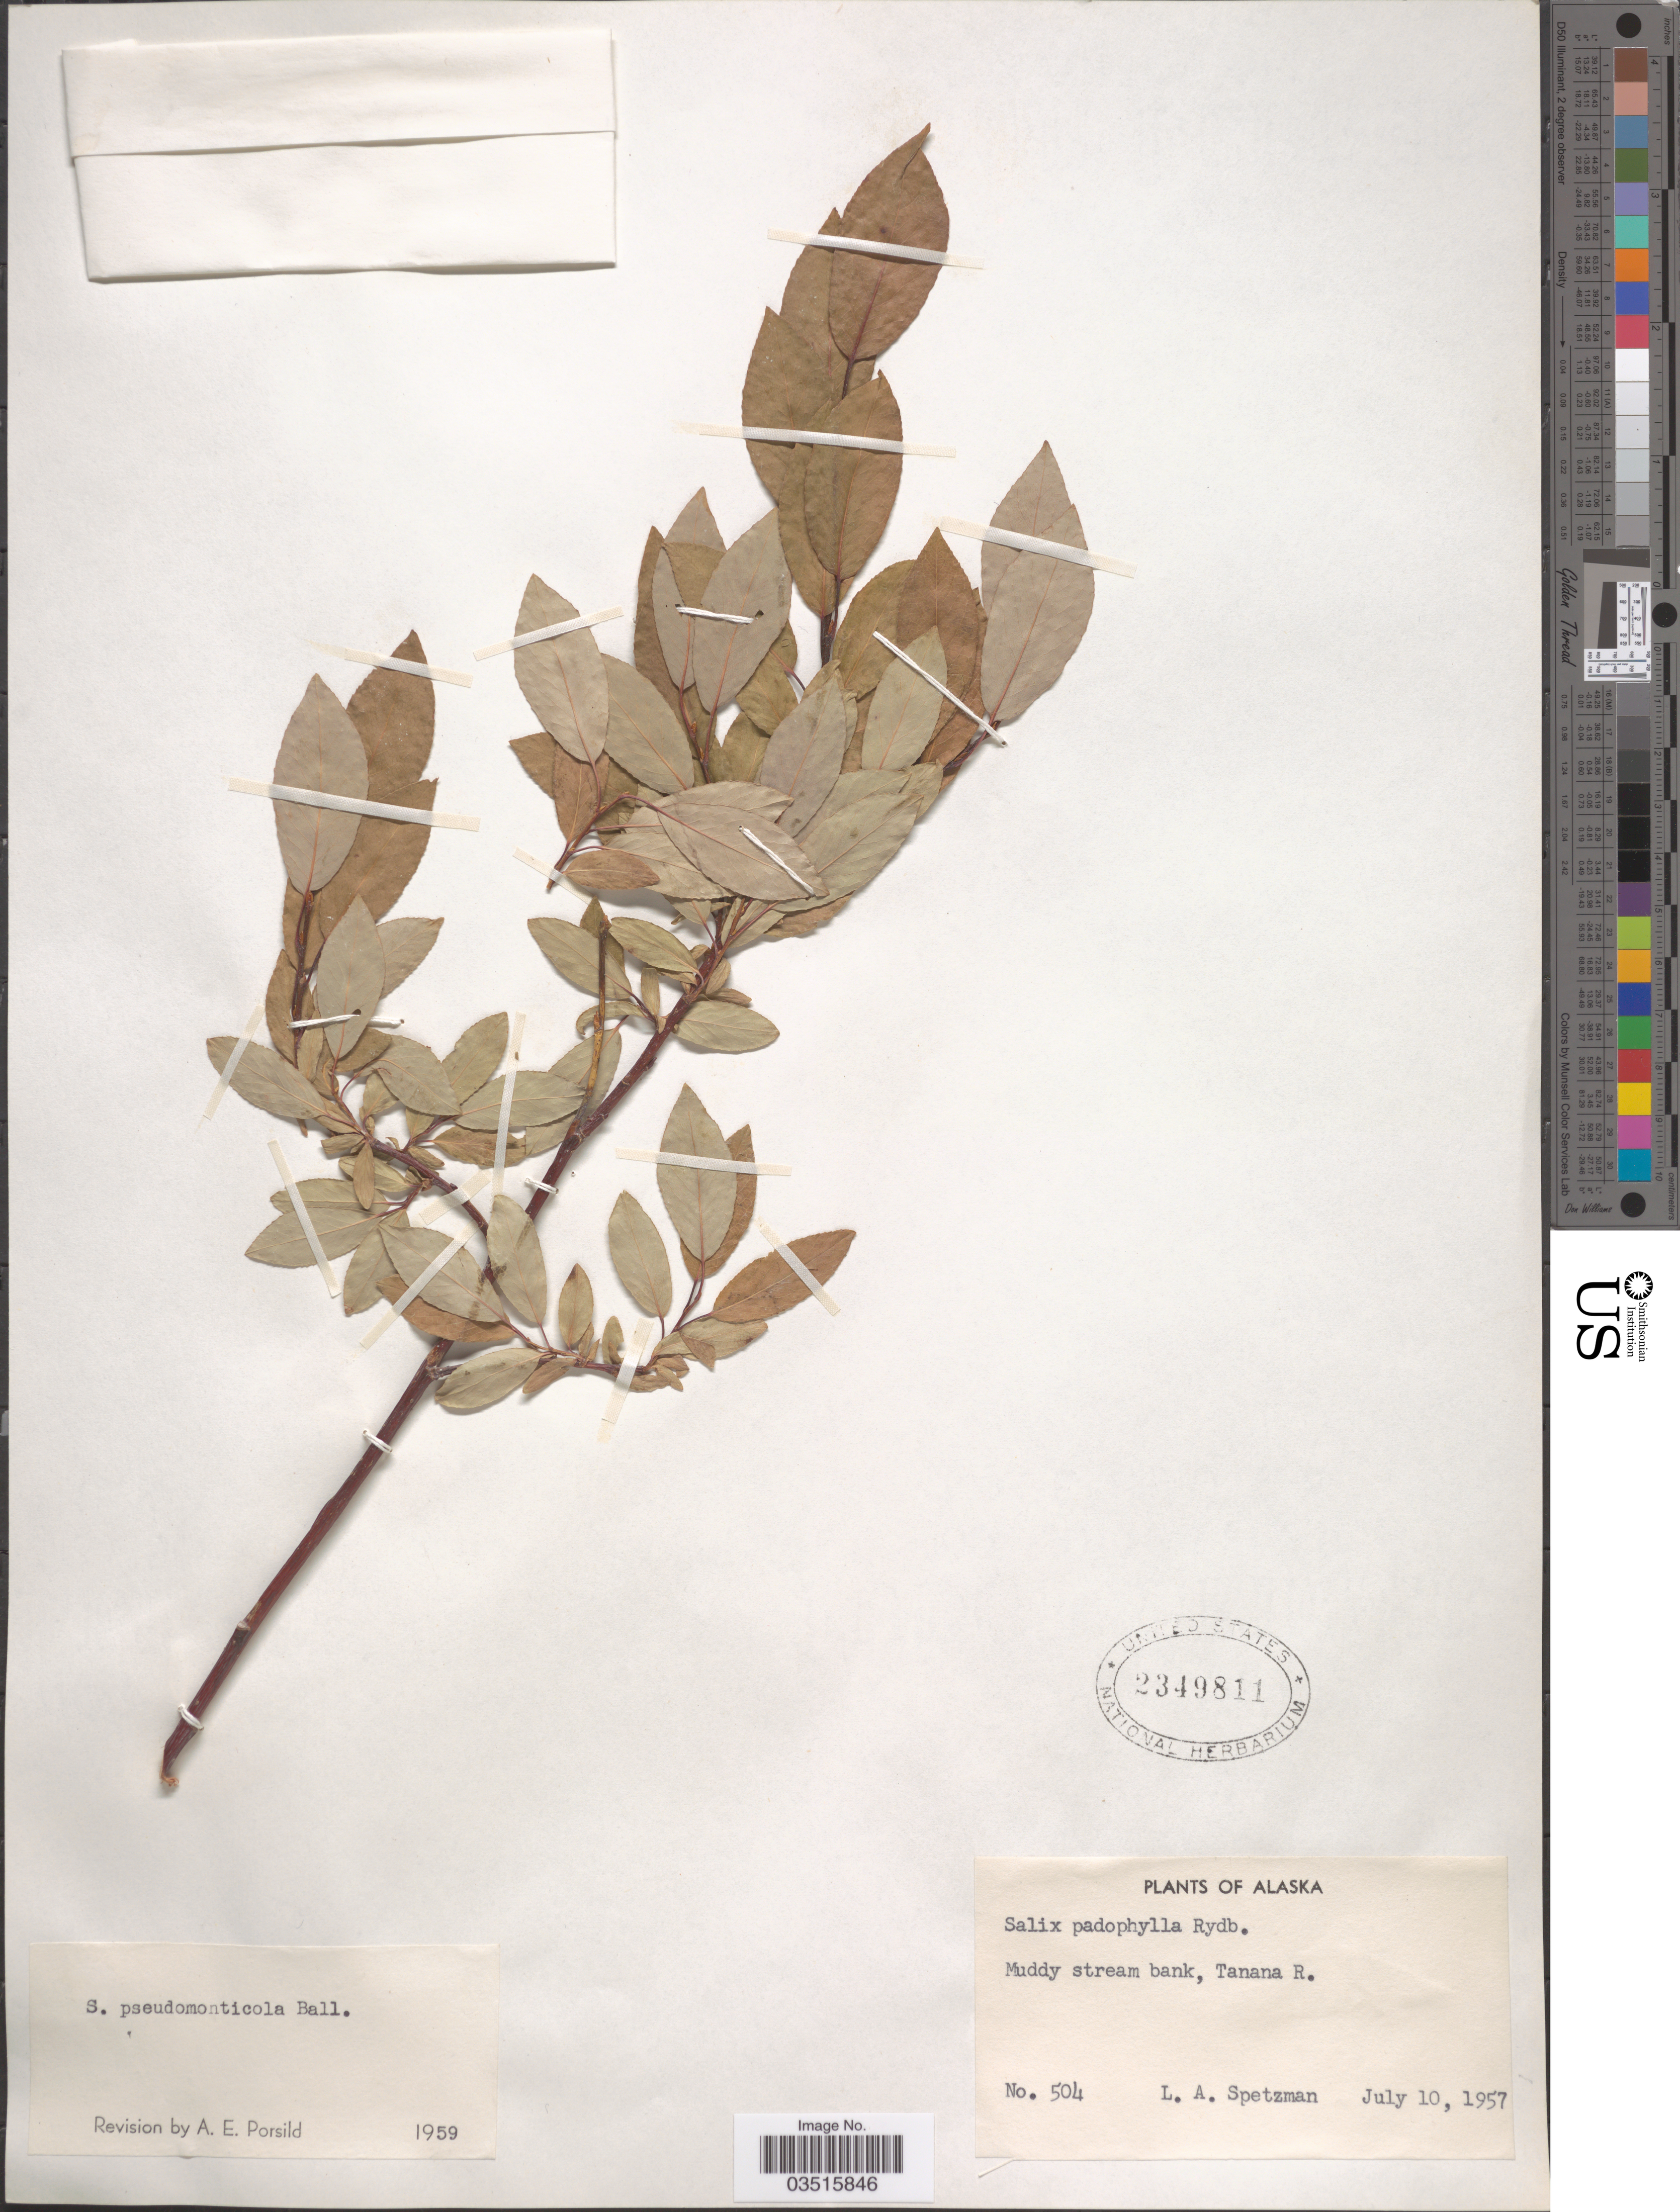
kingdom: Plantae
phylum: Tracheophyta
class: Magnoliopsida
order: Malpighiales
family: Salicaceae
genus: Salix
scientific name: Salix monticola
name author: Bebb.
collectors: L. Spetzman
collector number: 504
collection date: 1957-07-10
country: United States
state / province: Alaska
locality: Muddy stream bank, Tanana R.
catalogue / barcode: US 2349811